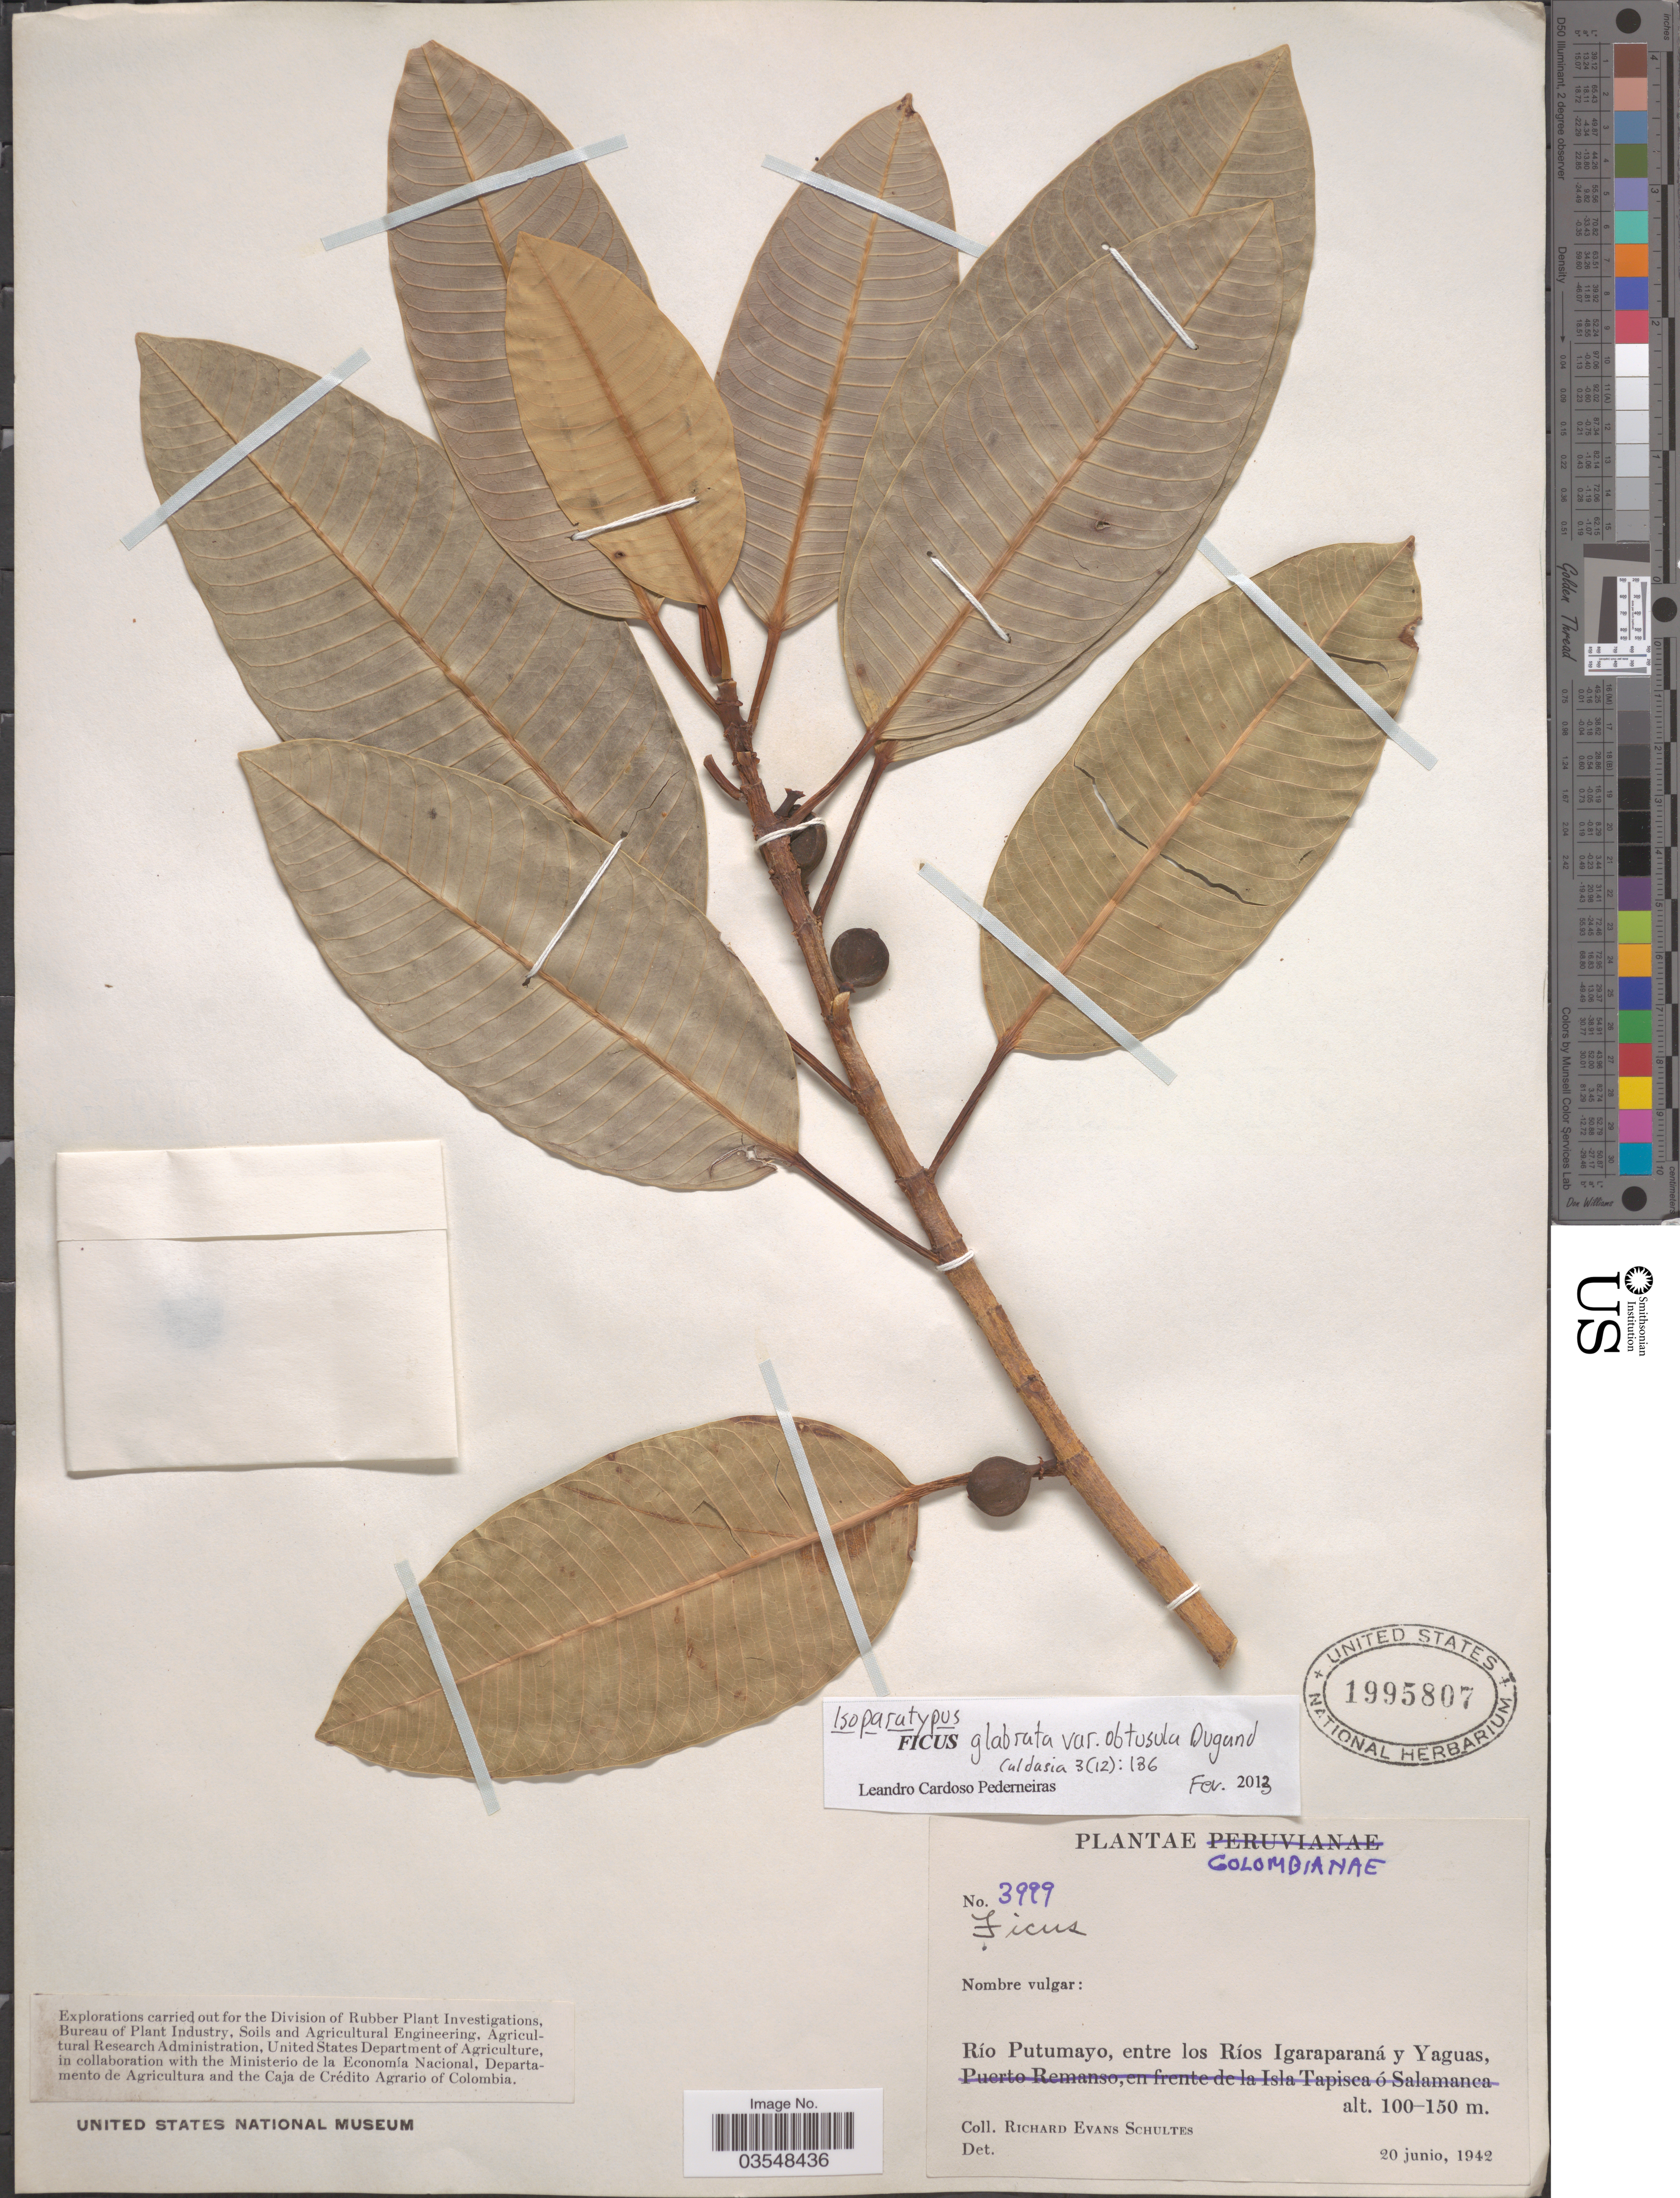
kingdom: Plantae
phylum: Tracheophyta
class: Magnoliopsida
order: Rosales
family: Moraceae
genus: Ficus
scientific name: Ficus glabrata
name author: Kunth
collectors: R. E. Schultes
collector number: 3999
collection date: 1942-06-20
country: Colombia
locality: Río Putumayo, entre los Ríos Igaraparaná y Yaguas.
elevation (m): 100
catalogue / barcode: US 1995807